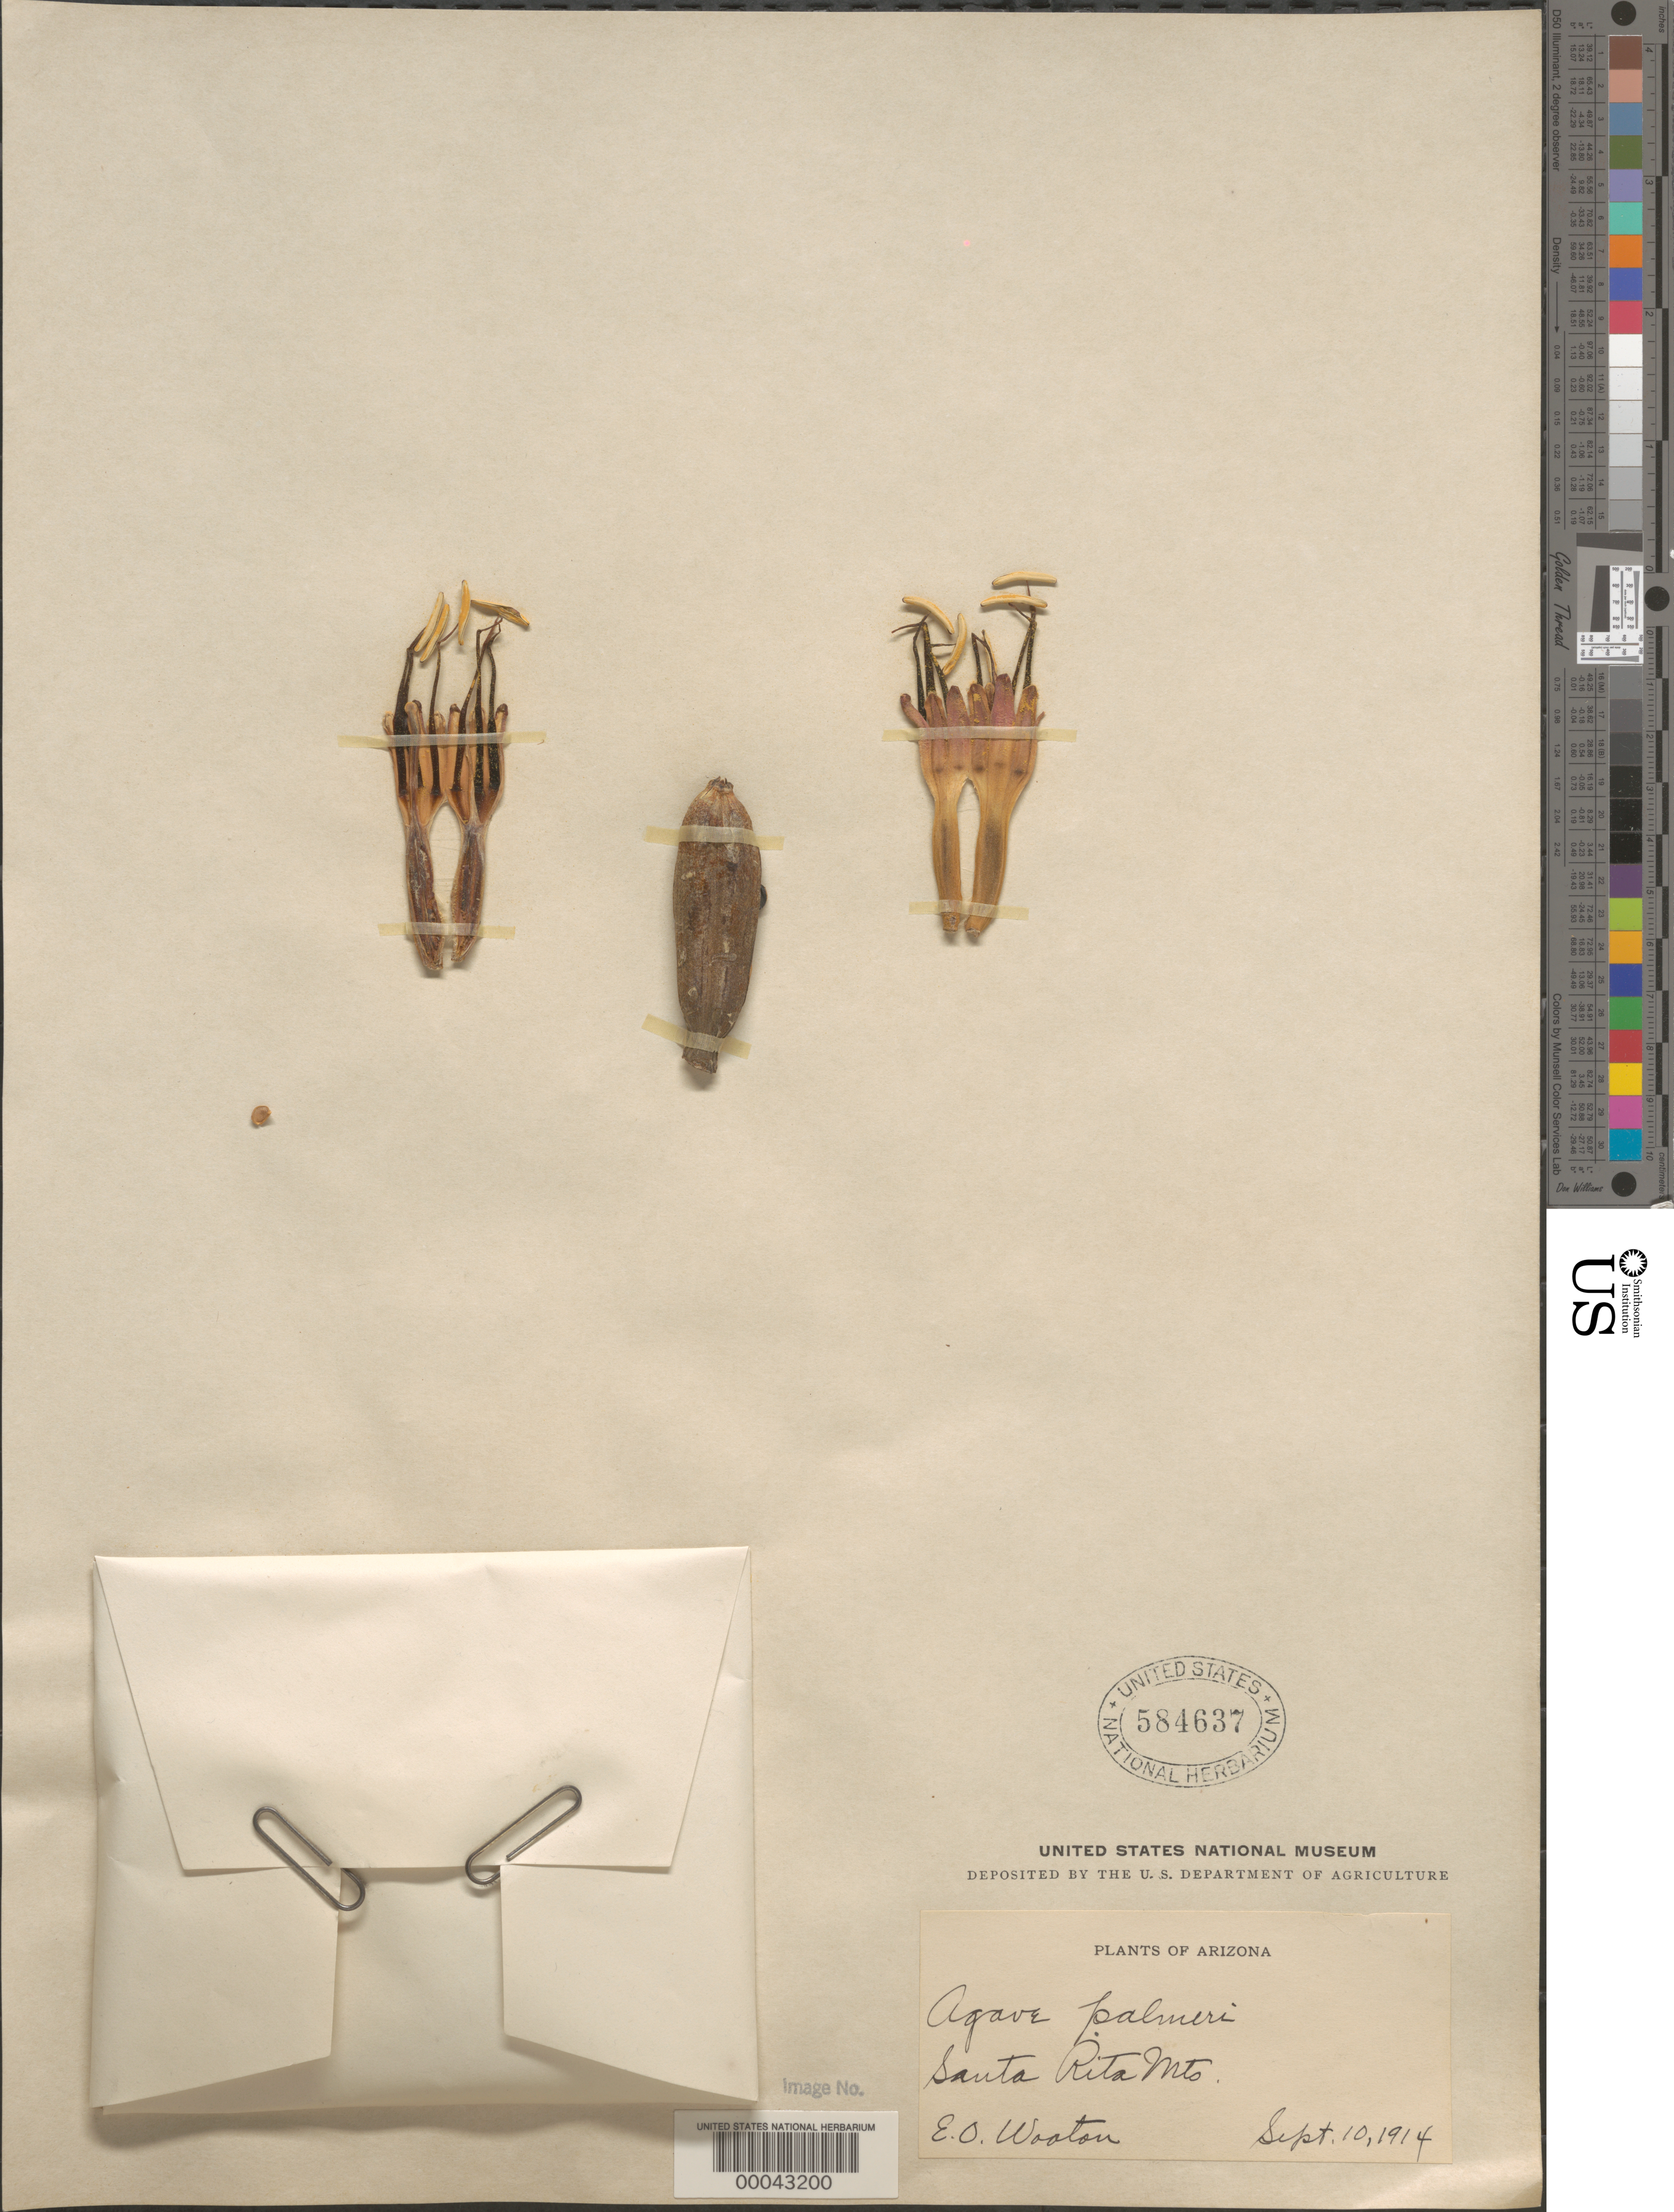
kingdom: Plantae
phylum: Tracheophyta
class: Liliopsida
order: Asparagales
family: Asparagaceae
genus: Agave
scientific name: Agave palmeri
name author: Engelm.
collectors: E. O. Wooton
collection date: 1914-09-10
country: United States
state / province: Arizona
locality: Santa Rita Mts.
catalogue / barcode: US 584637